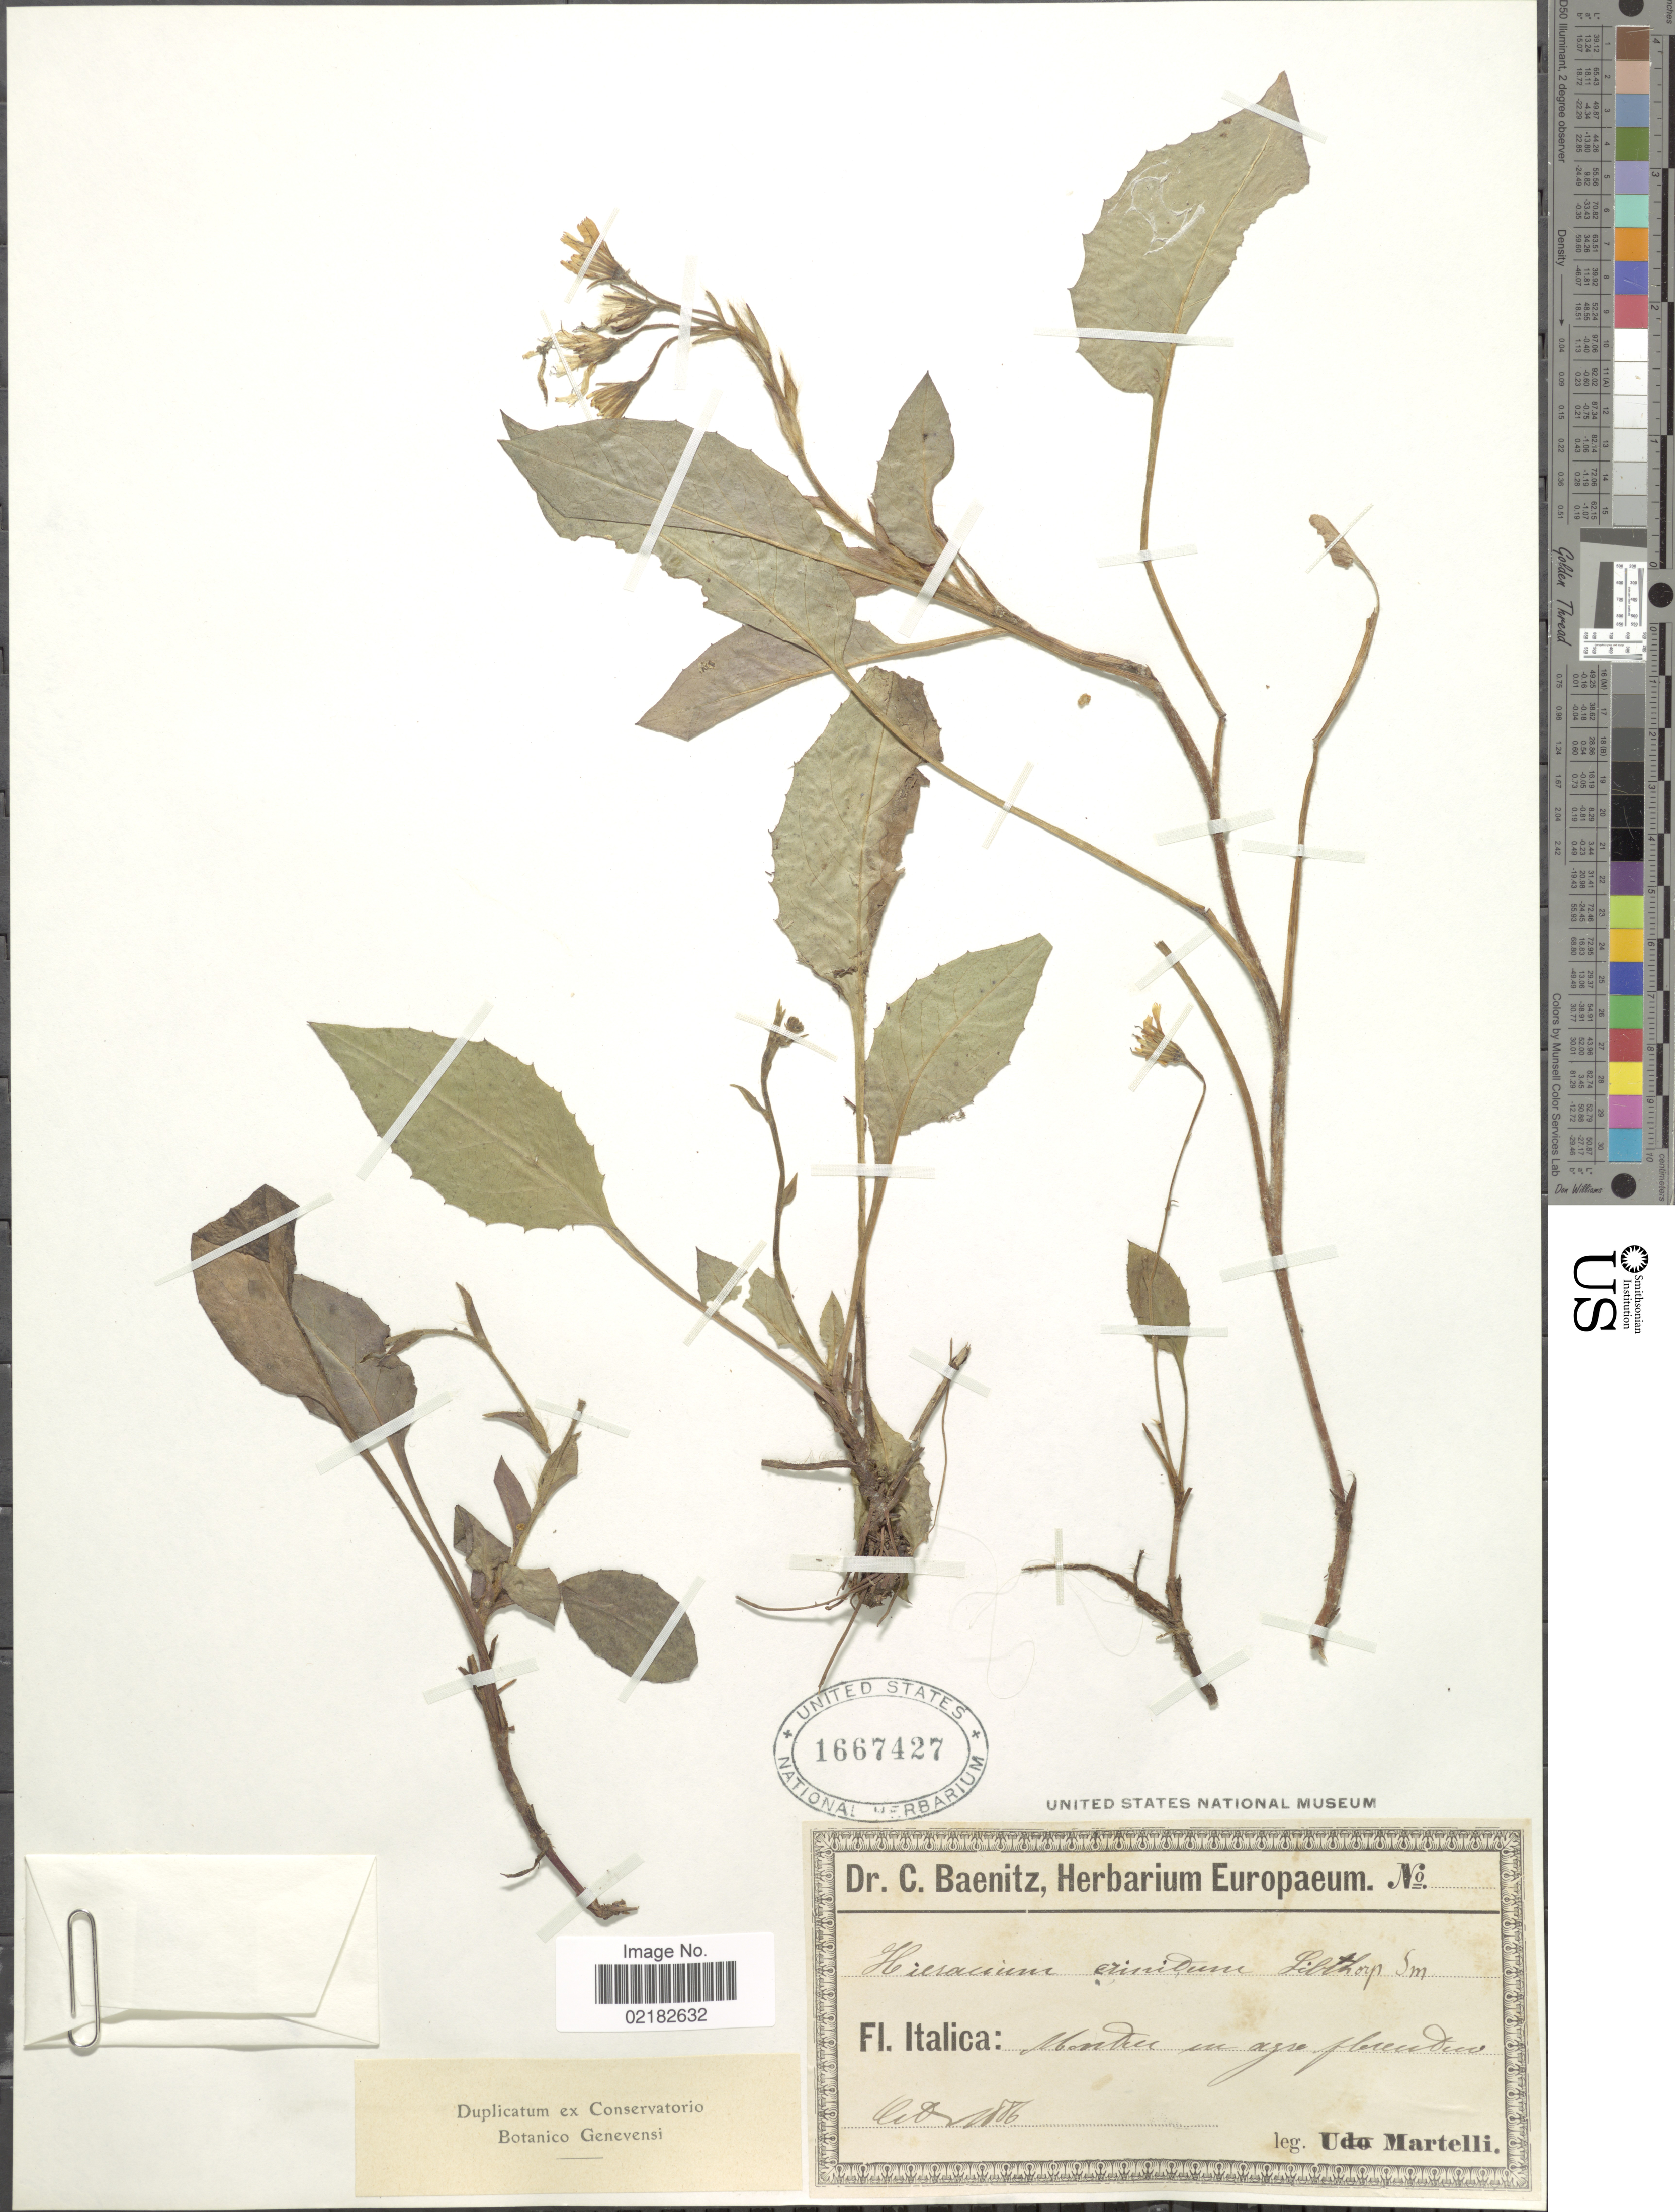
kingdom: Plantae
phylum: Tracheophyta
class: Magnoliopsida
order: Asterales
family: Asteraceae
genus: Hieracium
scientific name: Hieracium racemosum subsp. crinitum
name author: (Sm.) Rouy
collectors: U. Martelli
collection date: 1886-05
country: Italy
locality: Fl. Italica Montier en agre florentica [interpreted]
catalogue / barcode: US 1667427